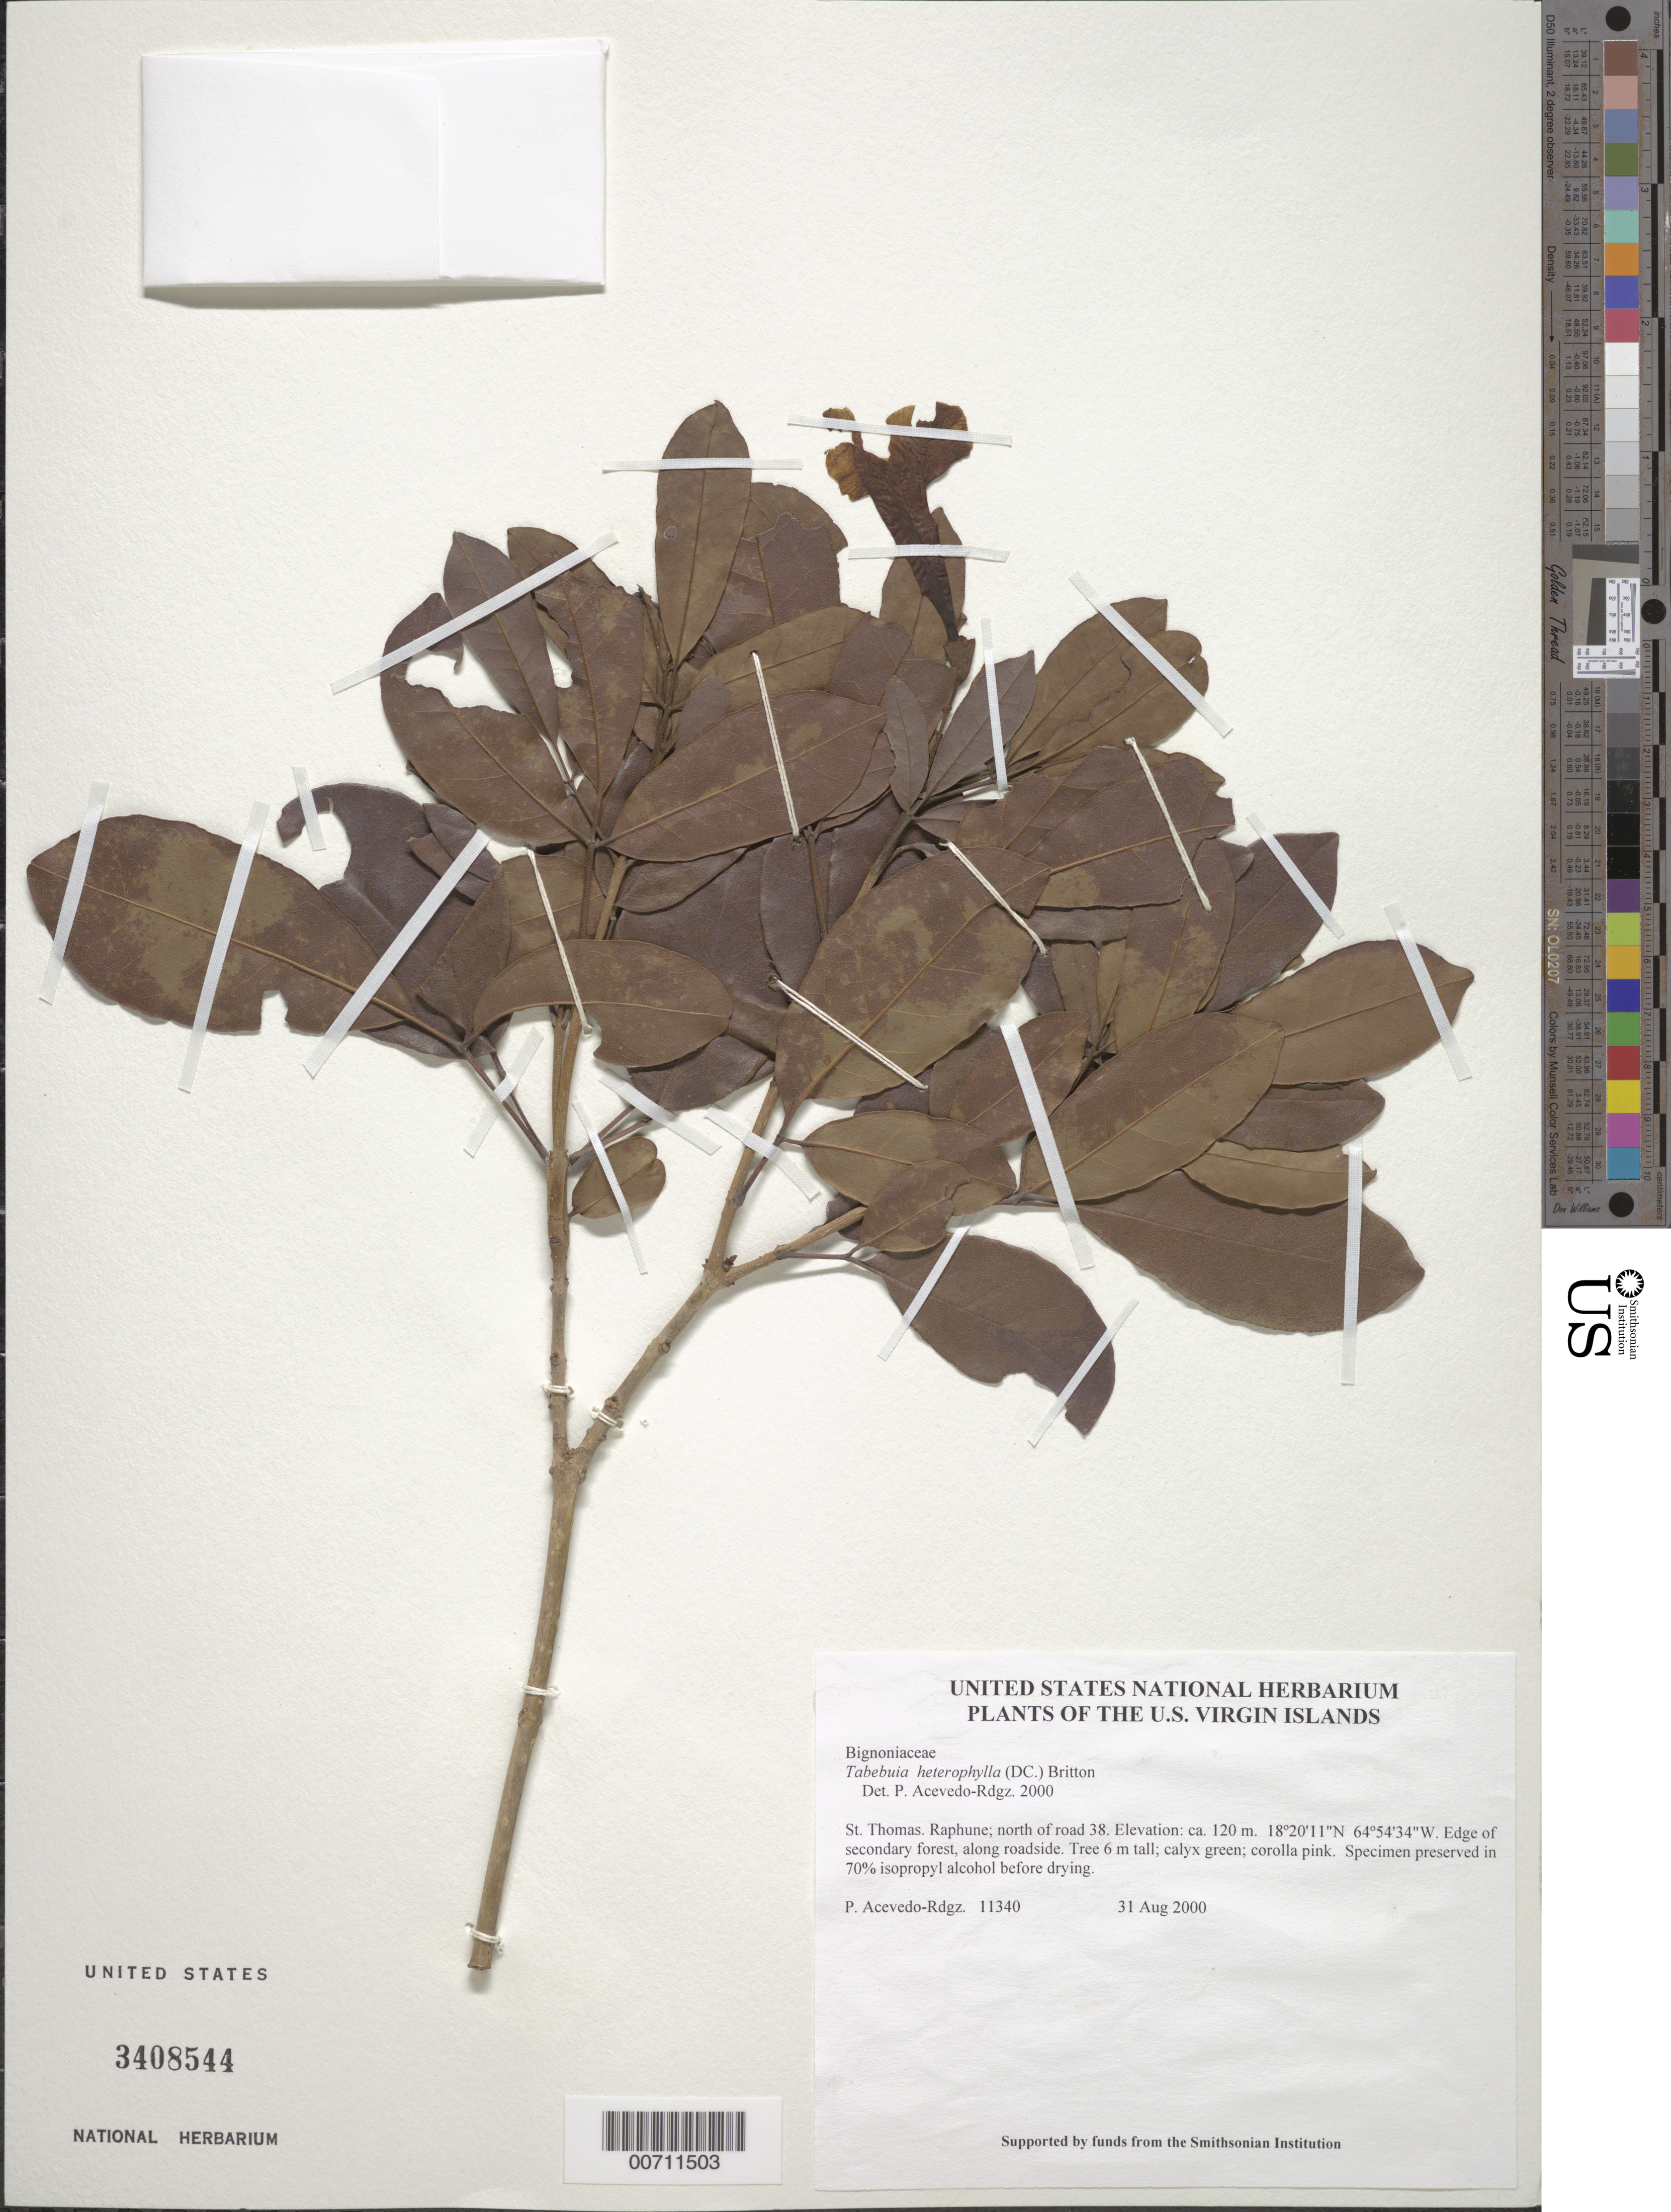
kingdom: Plantae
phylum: Tracheophyta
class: Magnoliopsida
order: Lamiales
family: Bignoniaceae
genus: Tabebuia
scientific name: Tabebuia heterophylla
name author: (DC.) Britton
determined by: Acevedo-Rodríguez, P., (BOT), Smithsonian Institution - National Museum of Natural History (UNITED STATES)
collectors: P. Acevedo-Rodr.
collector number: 11340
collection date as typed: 31 Aug 2000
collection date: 2000-08-31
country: U.S. Virgin Islands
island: St. Thomas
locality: Raphune; north of road 38.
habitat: Edge of secondary forest, along roadside.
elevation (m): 120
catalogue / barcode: US 3408544